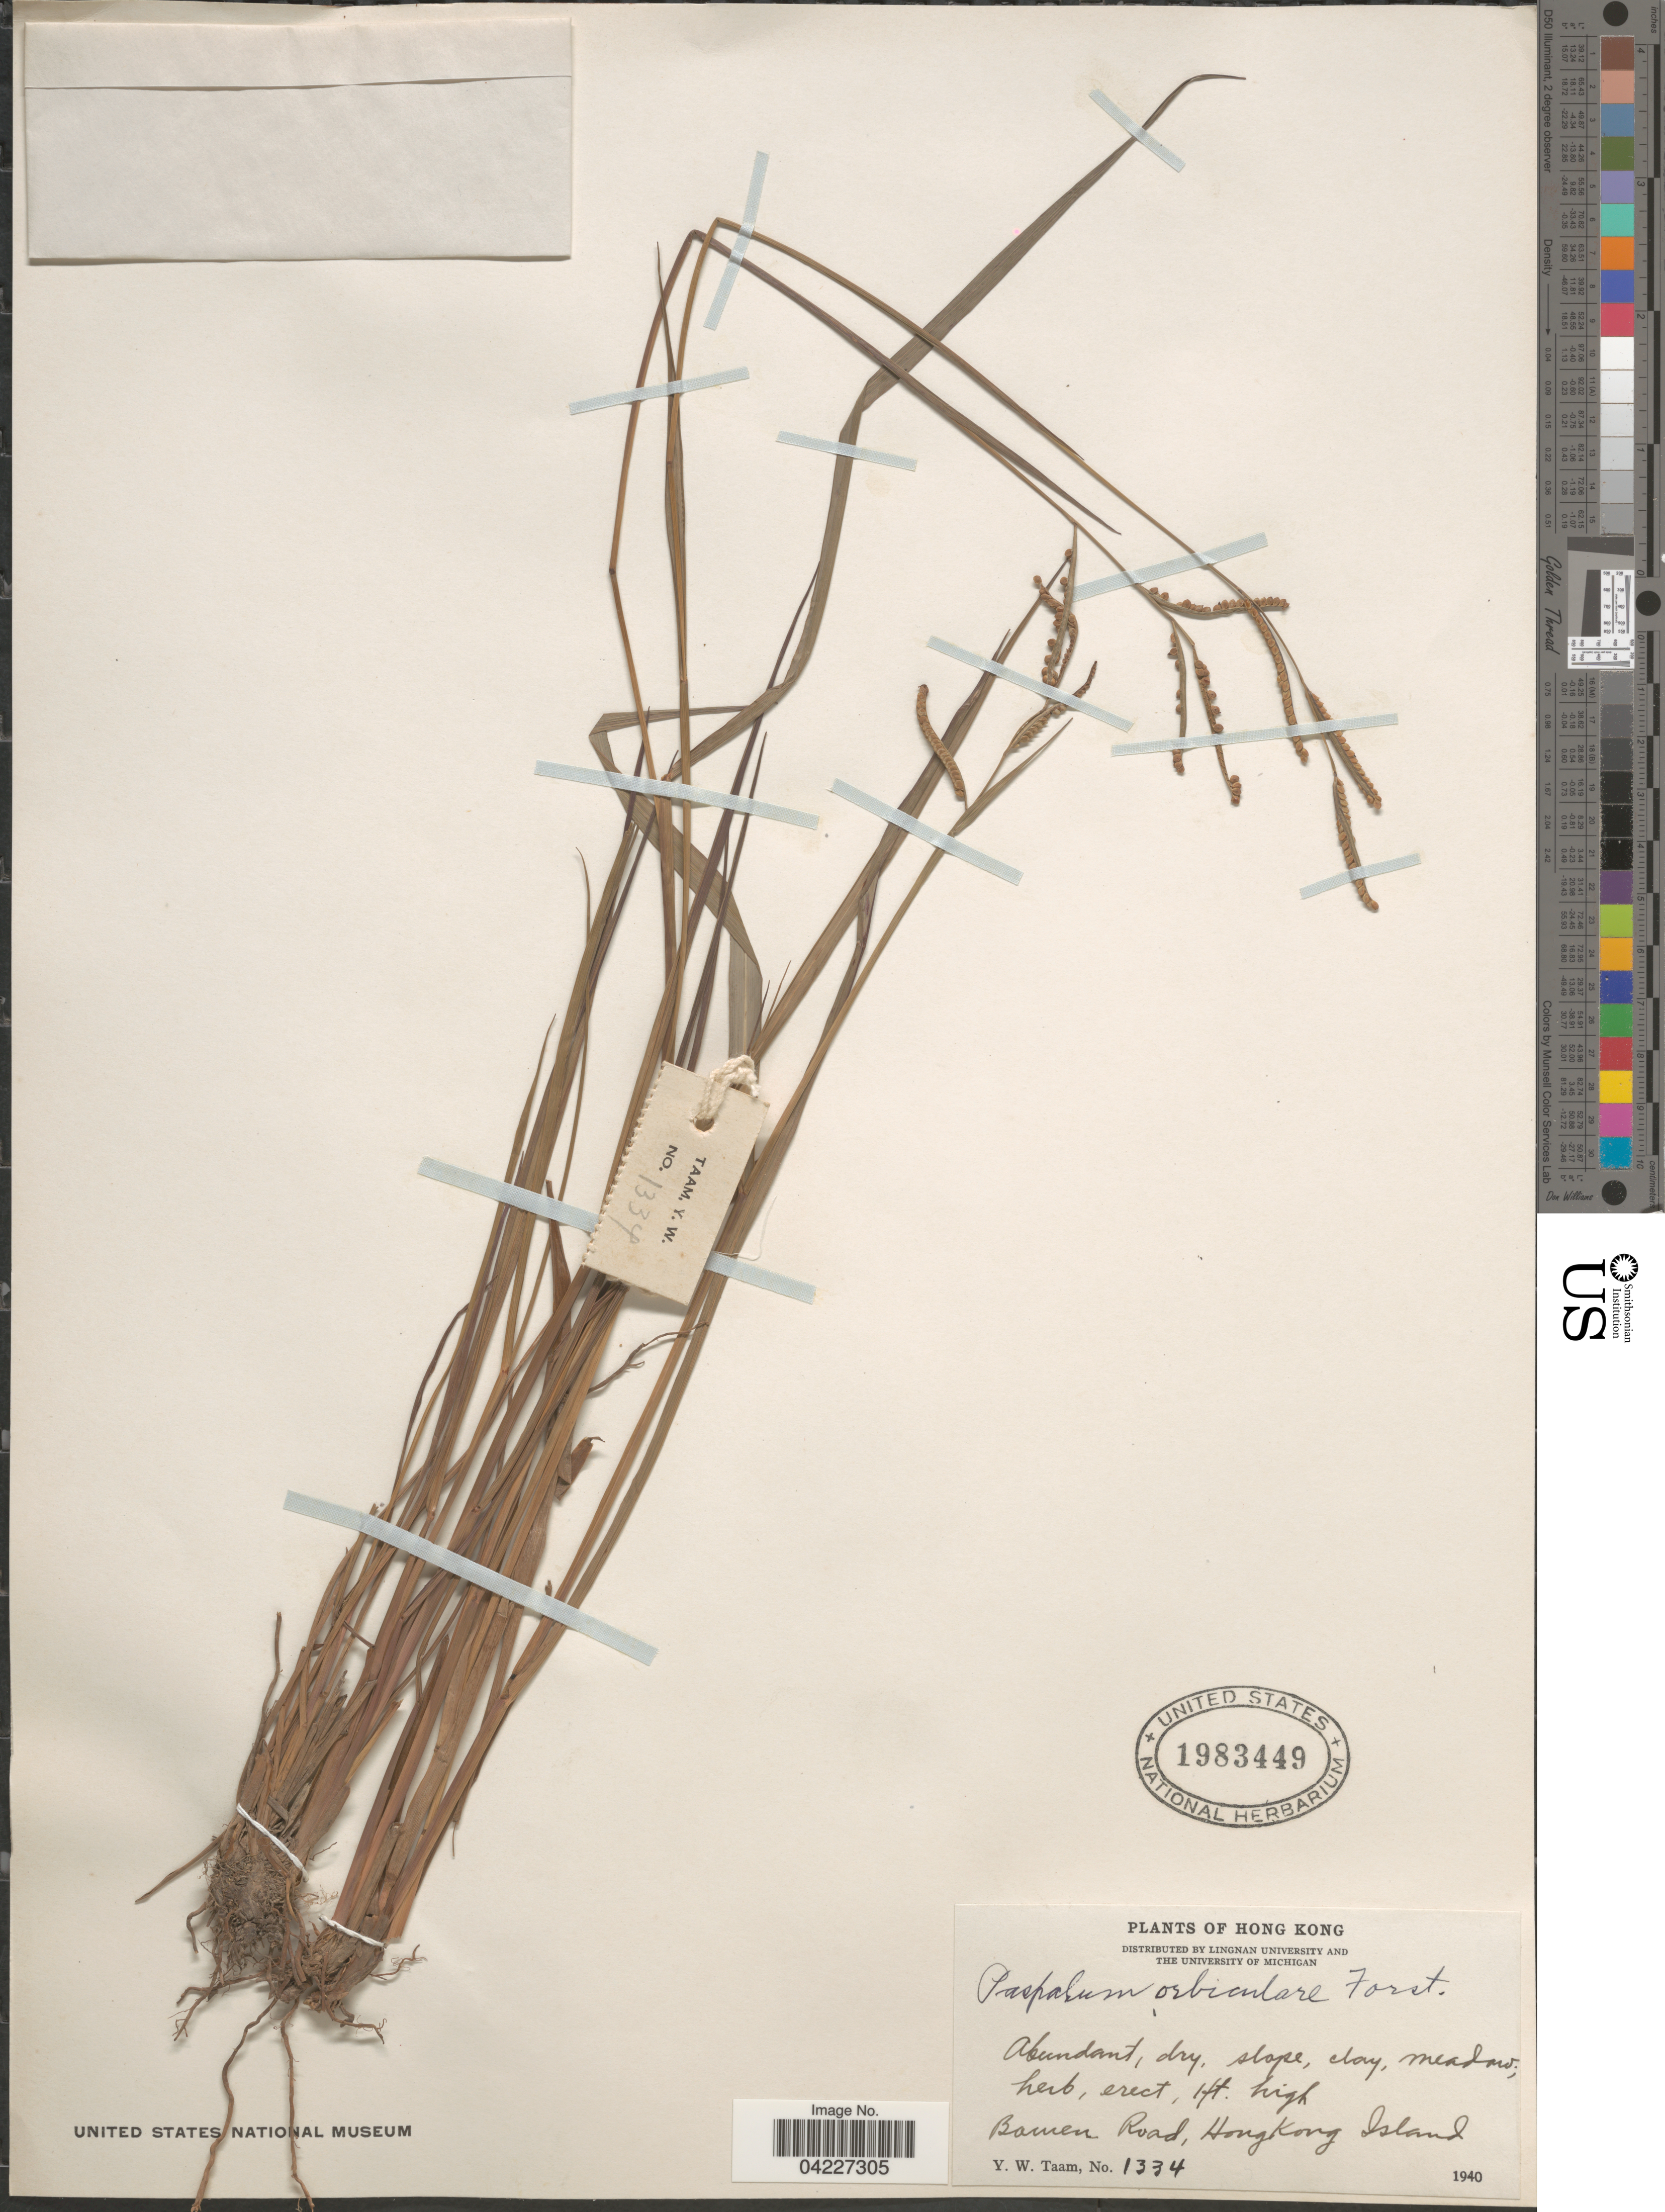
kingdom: Plantae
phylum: Tracheophyta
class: Liliopsida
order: Poales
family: Poaceae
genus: Paspalum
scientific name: Paspalum orbiculare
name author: G. Forst.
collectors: Y. W. Taam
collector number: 1334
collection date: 1940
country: China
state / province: Hong Kong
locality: Bamen Road, HongKong Island.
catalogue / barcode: US 1983449